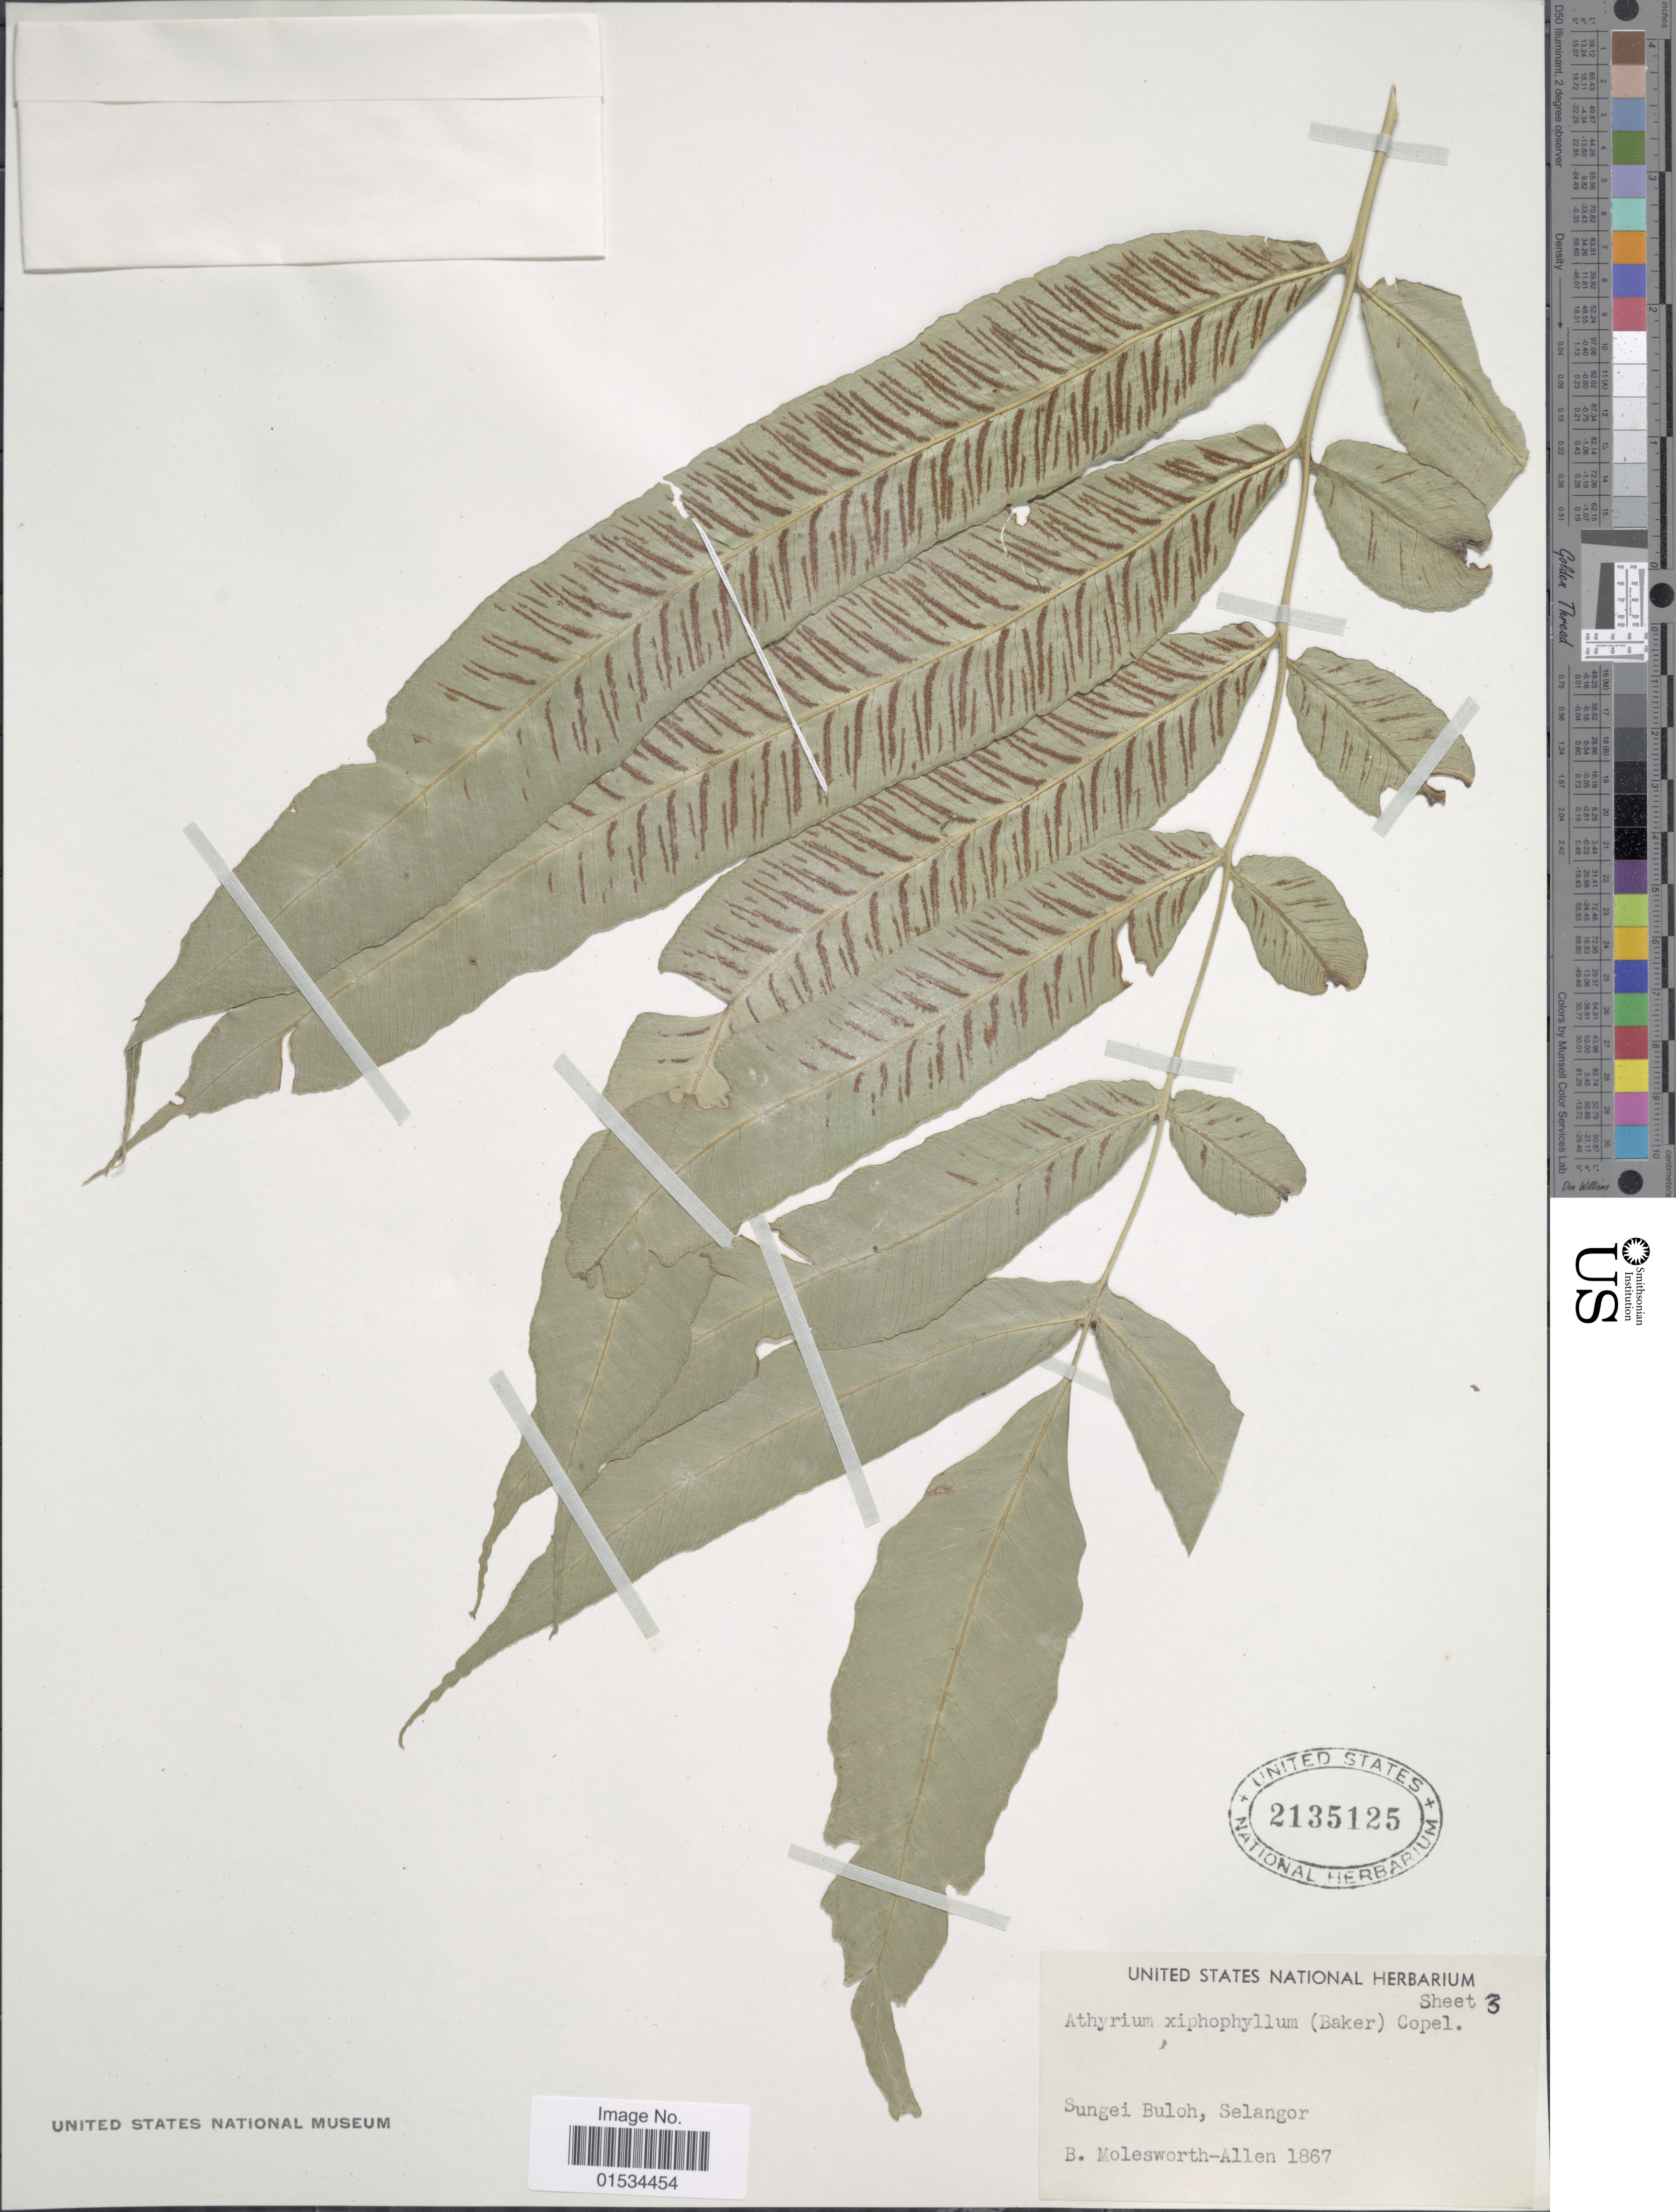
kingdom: Plantae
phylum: Tracheophyta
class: Polypodiopsida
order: Polypodiales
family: Athyriaceae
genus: Diplazium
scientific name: Diplazium xiphophyllum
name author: (Baker) C. Chr.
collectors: B. E. G. Molesworth-Allen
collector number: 1867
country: Malaysia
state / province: Selangor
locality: Sungei Buloh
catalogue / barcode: US 2135125